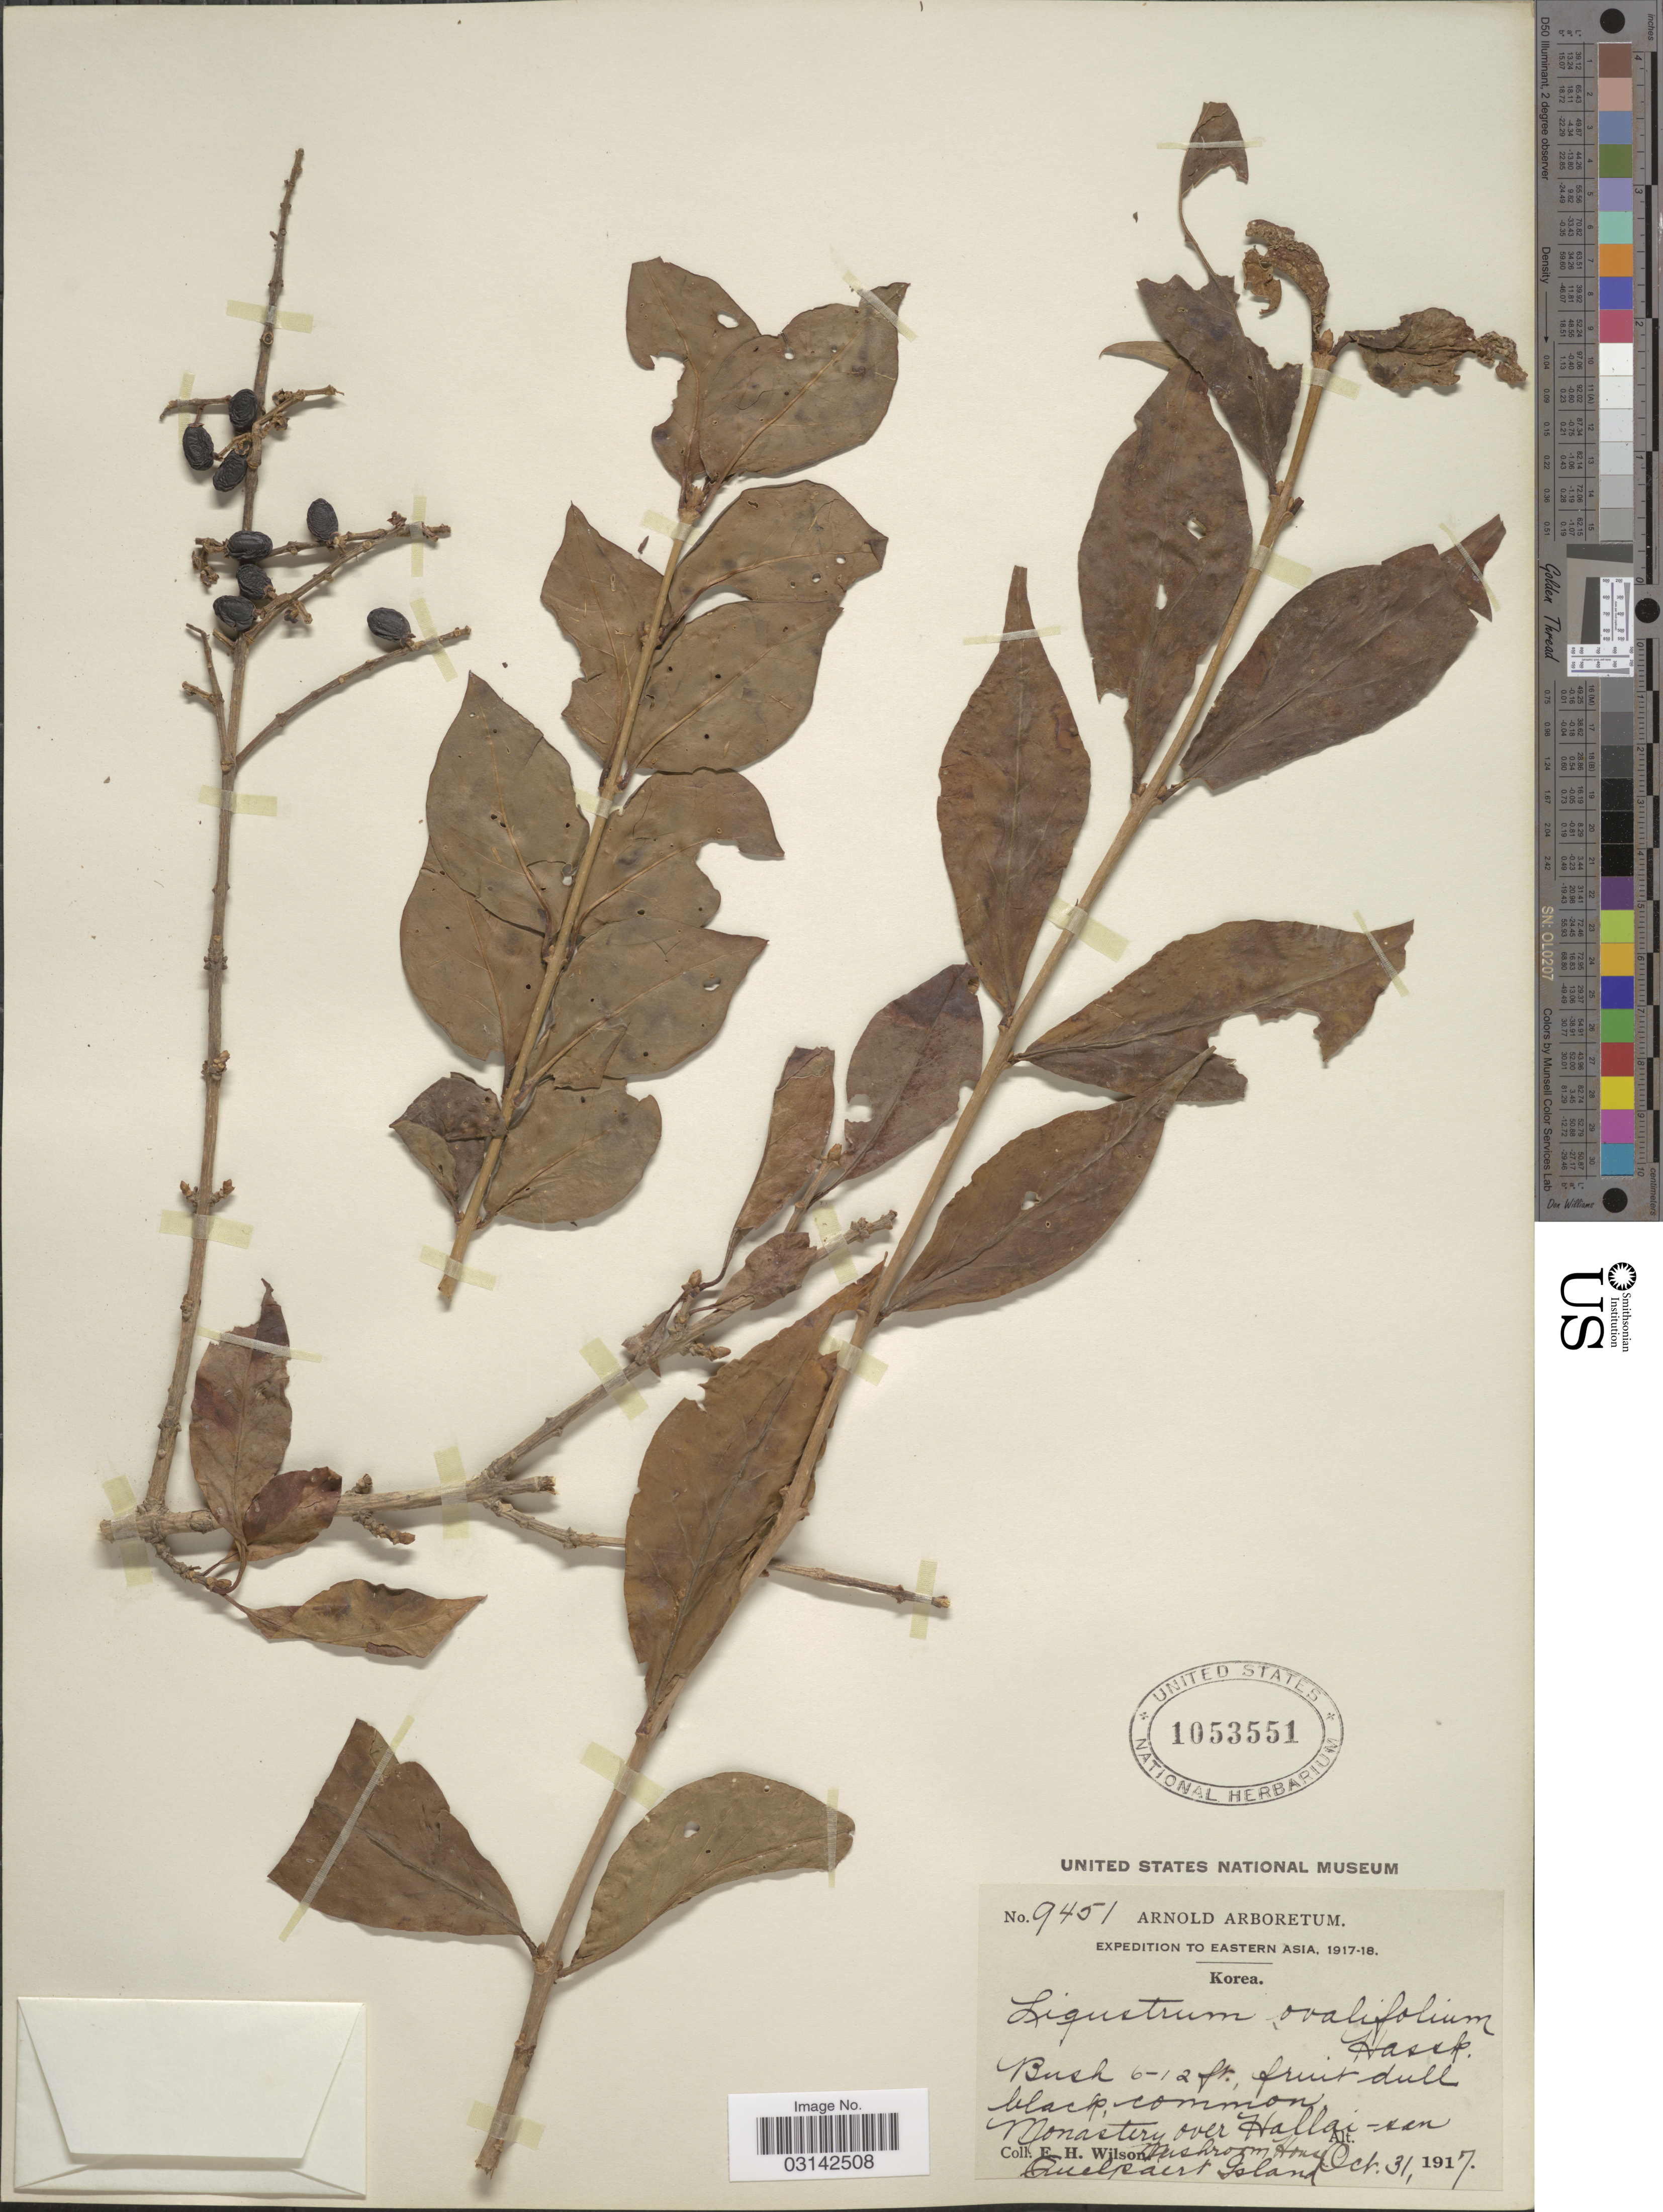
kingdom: Plantae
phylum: Tracheophyta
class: Magnoliopsida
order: Lamiales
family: Oleaceae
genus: Ligustrum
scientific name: Ligustrum ovalifolium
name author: Hassk.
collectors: E. Wilson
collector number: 9451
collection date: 1917-10-31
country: South Korea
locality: Eastern Asia. Monastery over Hallai-san, Mushroom House, Quelpaert Island.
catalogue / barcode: US 1053551